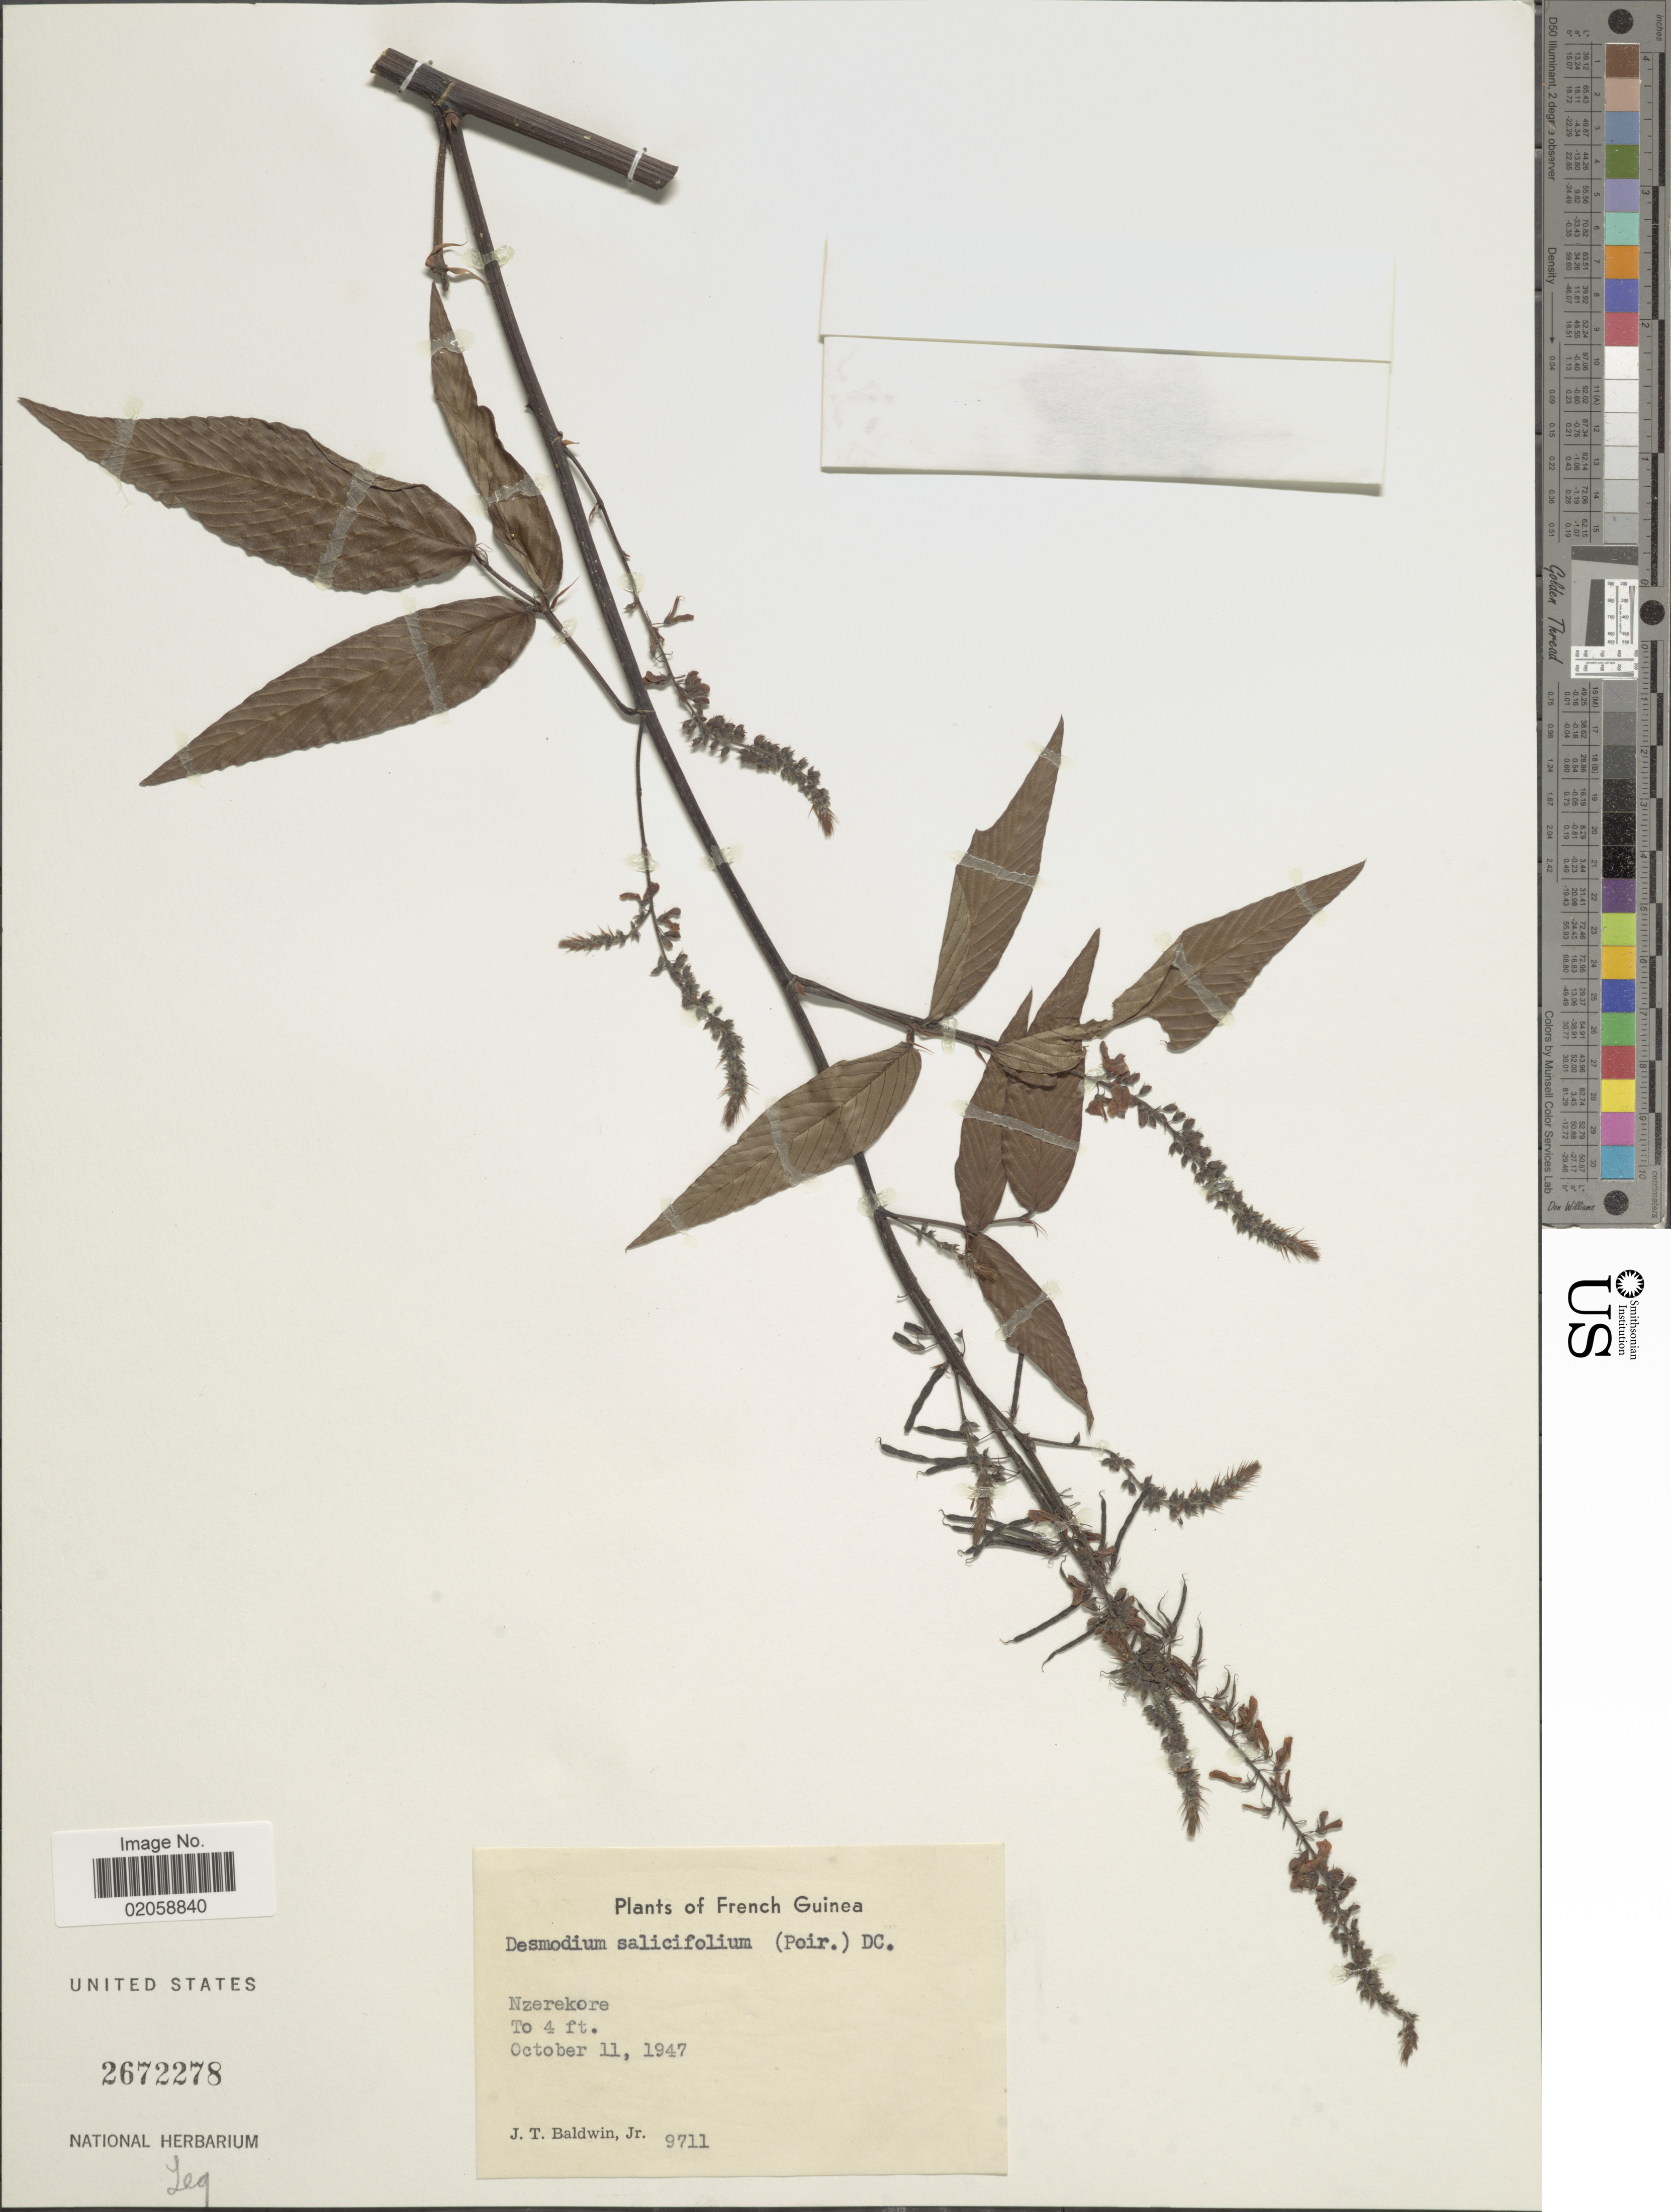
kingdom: Plantae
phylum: Tracheophyta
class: Magnoliopsida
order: Fabales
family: Fabaceae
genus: Pleurolobus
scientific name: Pleurolobus salicifolius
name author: (Poir.) H. Ohashi & K. Ohashi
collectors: J. T. Baldwin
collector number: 9711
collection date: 1947-10-11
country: Guinea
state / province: Nzérékoré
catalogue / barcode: US 2672278